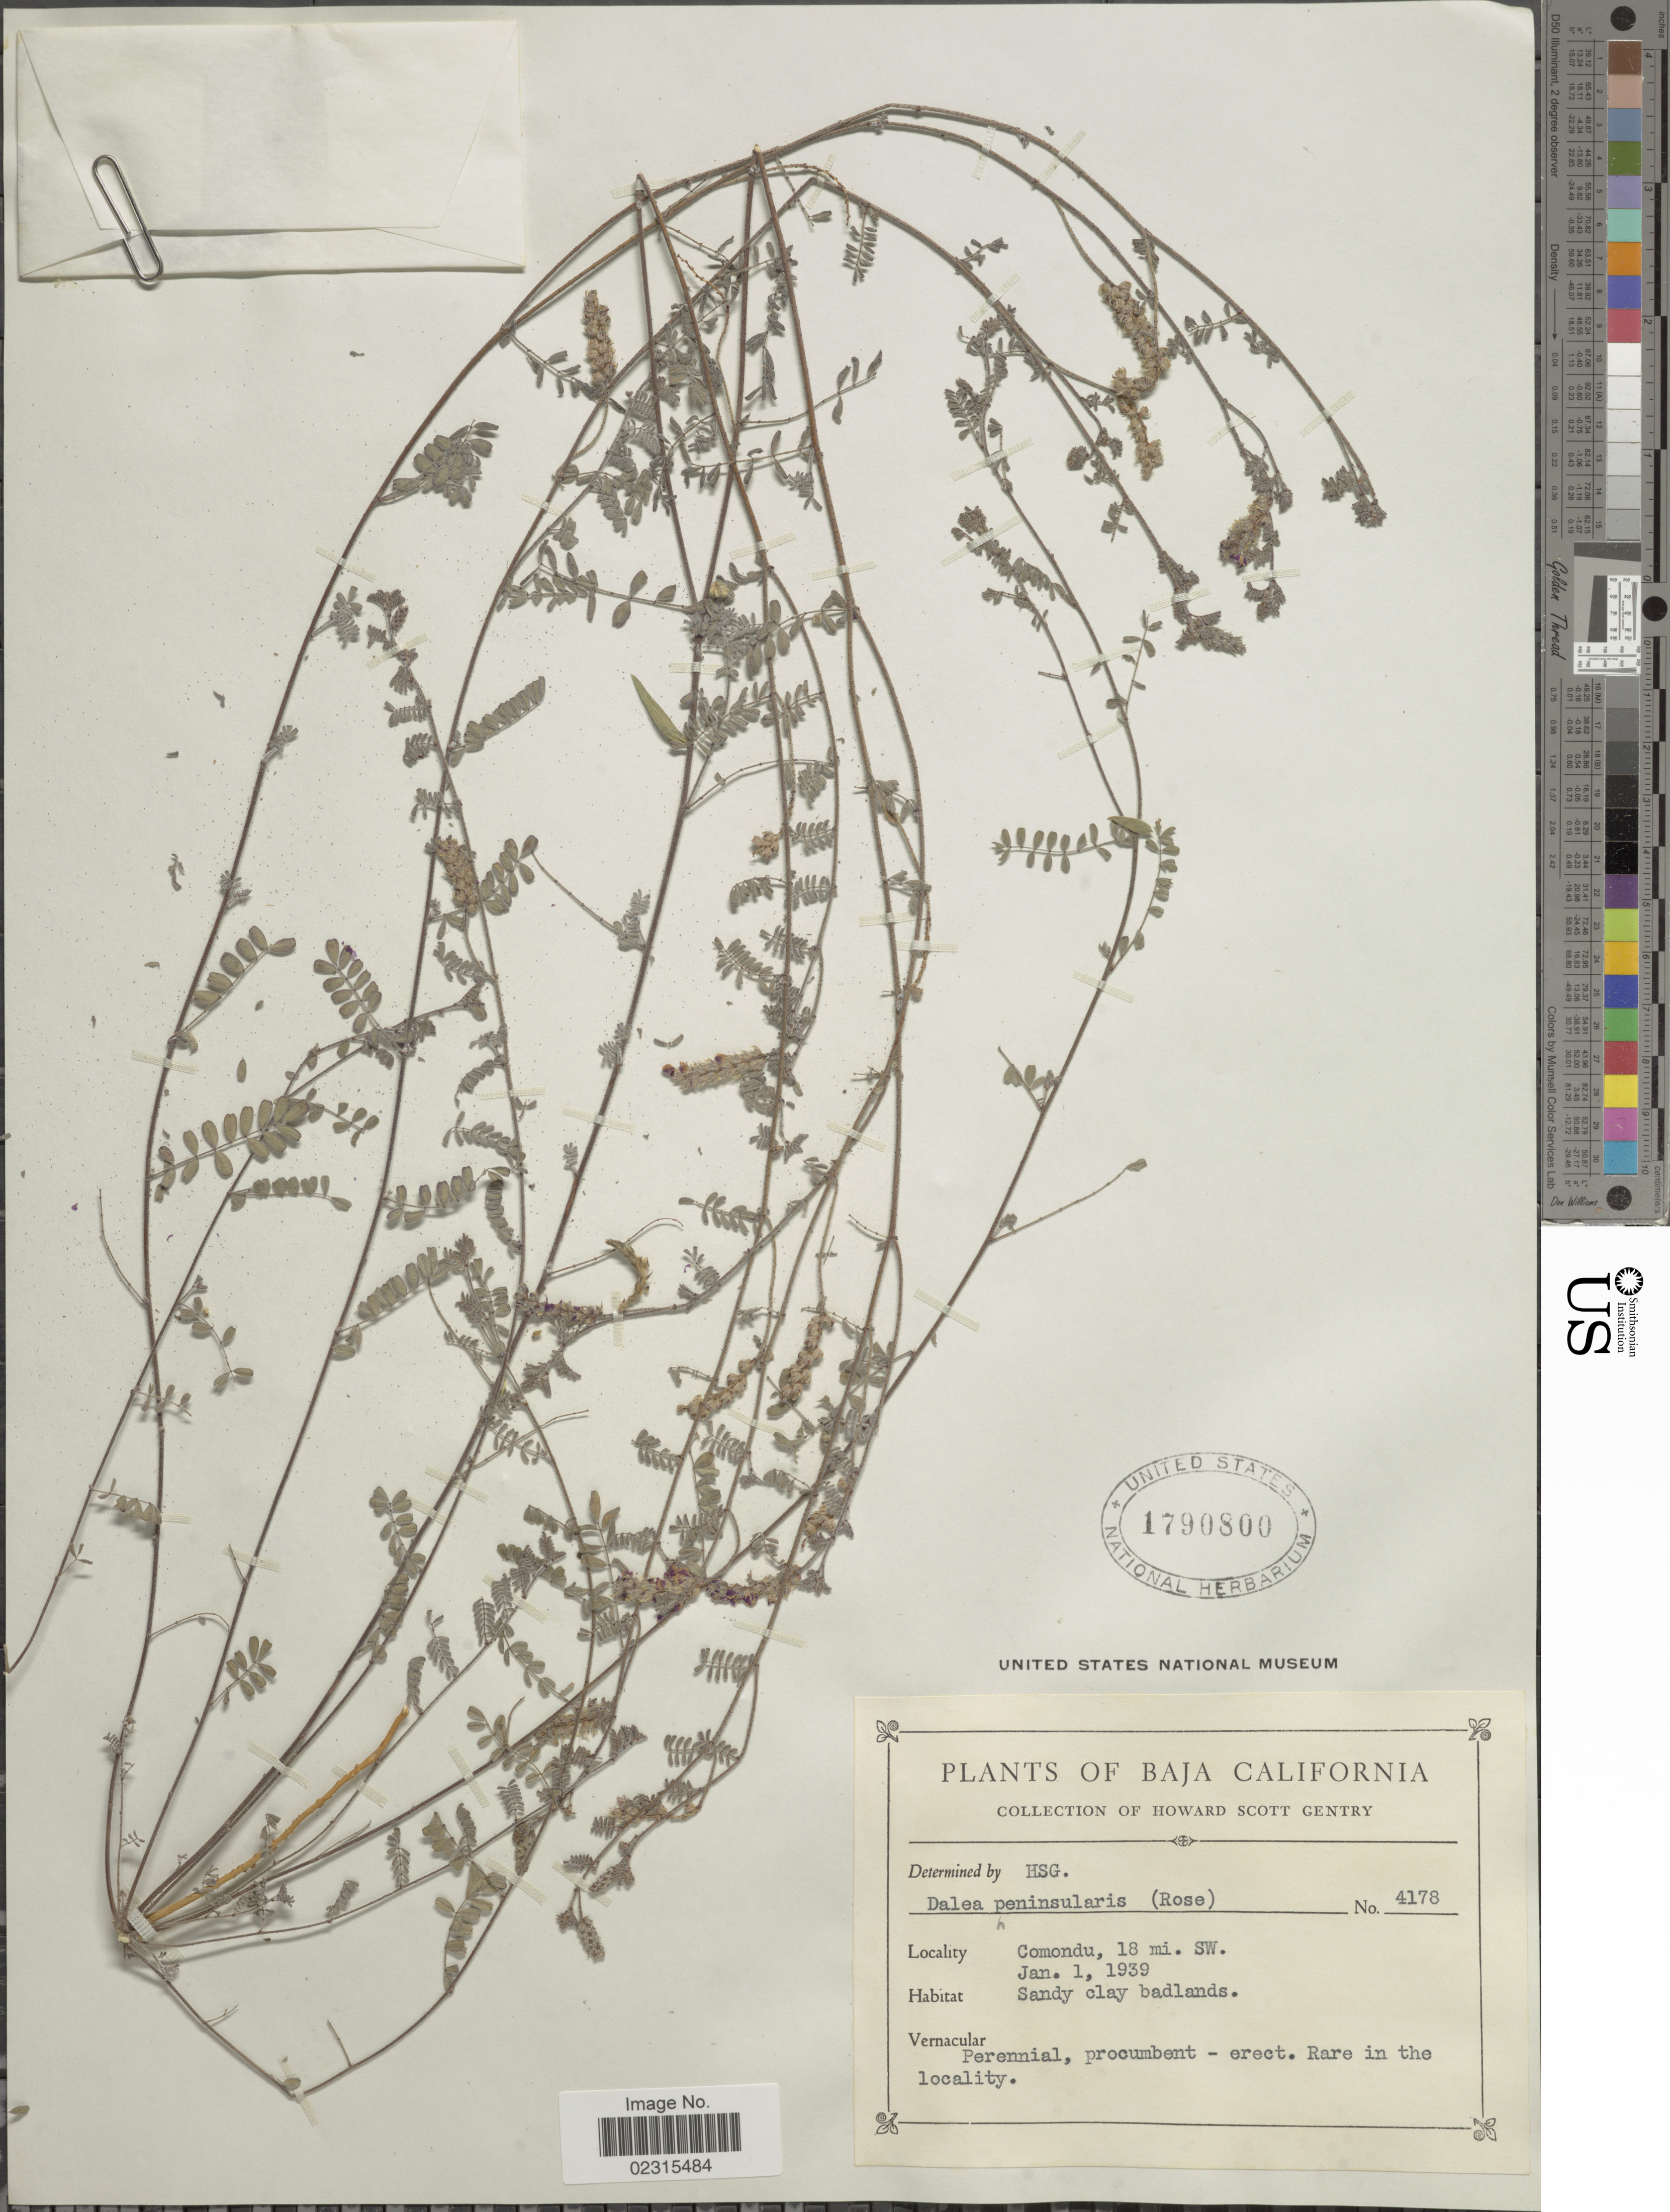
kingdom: Plantae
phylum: Tracheophyta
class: Magnoliopsida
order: Fabales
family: Fabaceae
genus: Marina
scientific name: Marina peninsularis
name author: (Rose) Barneby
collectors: H. S. Gentry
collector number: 4178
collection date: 1939-01-01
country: Mexico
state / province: Baja California Sur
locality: Comondu, 18 mi. SW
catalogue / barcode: US 1790800